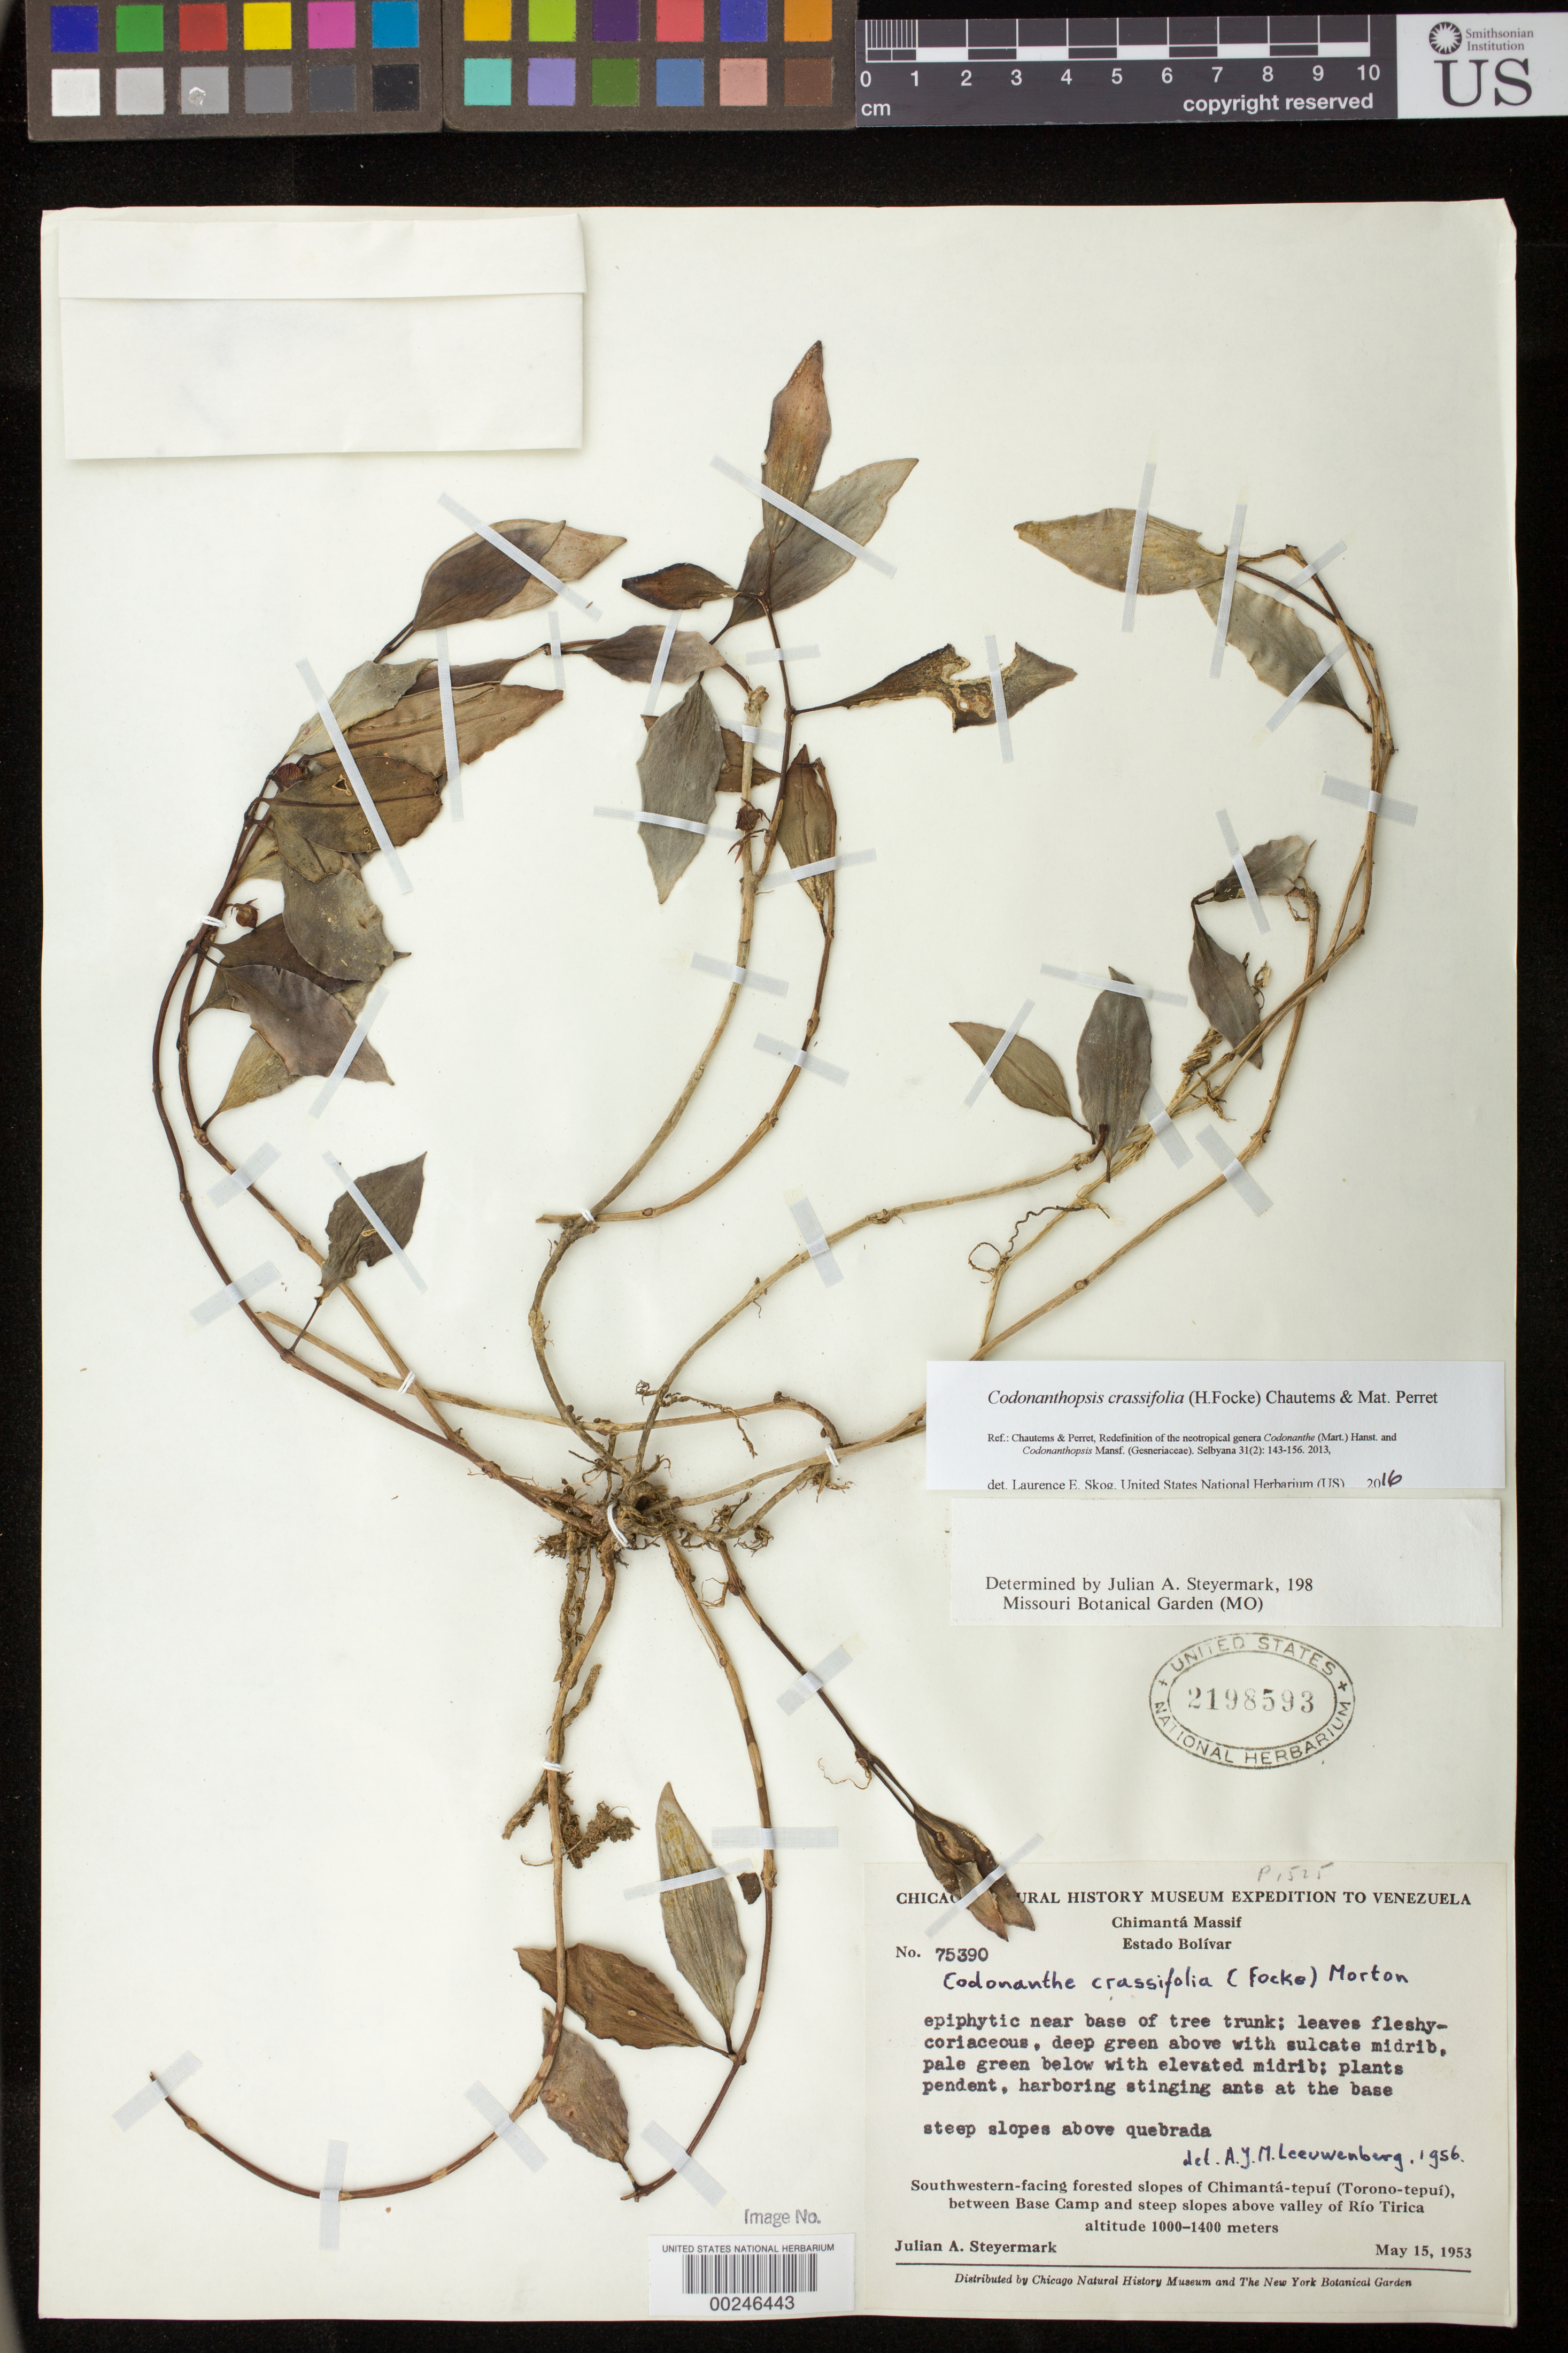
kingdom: Plantae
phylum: Tracheophyta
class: Magnoliopsida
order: Lamiales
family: Gesneriaceae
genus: Codonanthopsis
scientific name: Codonanthopsis crassifolia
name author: (H. Focke) Chautems & Mat.Perret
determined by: Skog, Laurence E.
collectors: J. Steyermark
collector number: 75390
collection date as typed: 15 May 1953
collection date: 1953-05-15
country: Venezuela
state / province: Bolívar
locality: Chimanta Massif, Chimanta-tepui between base camp and steep slopes above valley of Rio Tirica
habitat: SW-facing forested slopes , steep slopes above quebrada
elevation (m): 1000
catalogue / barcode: US 2198593